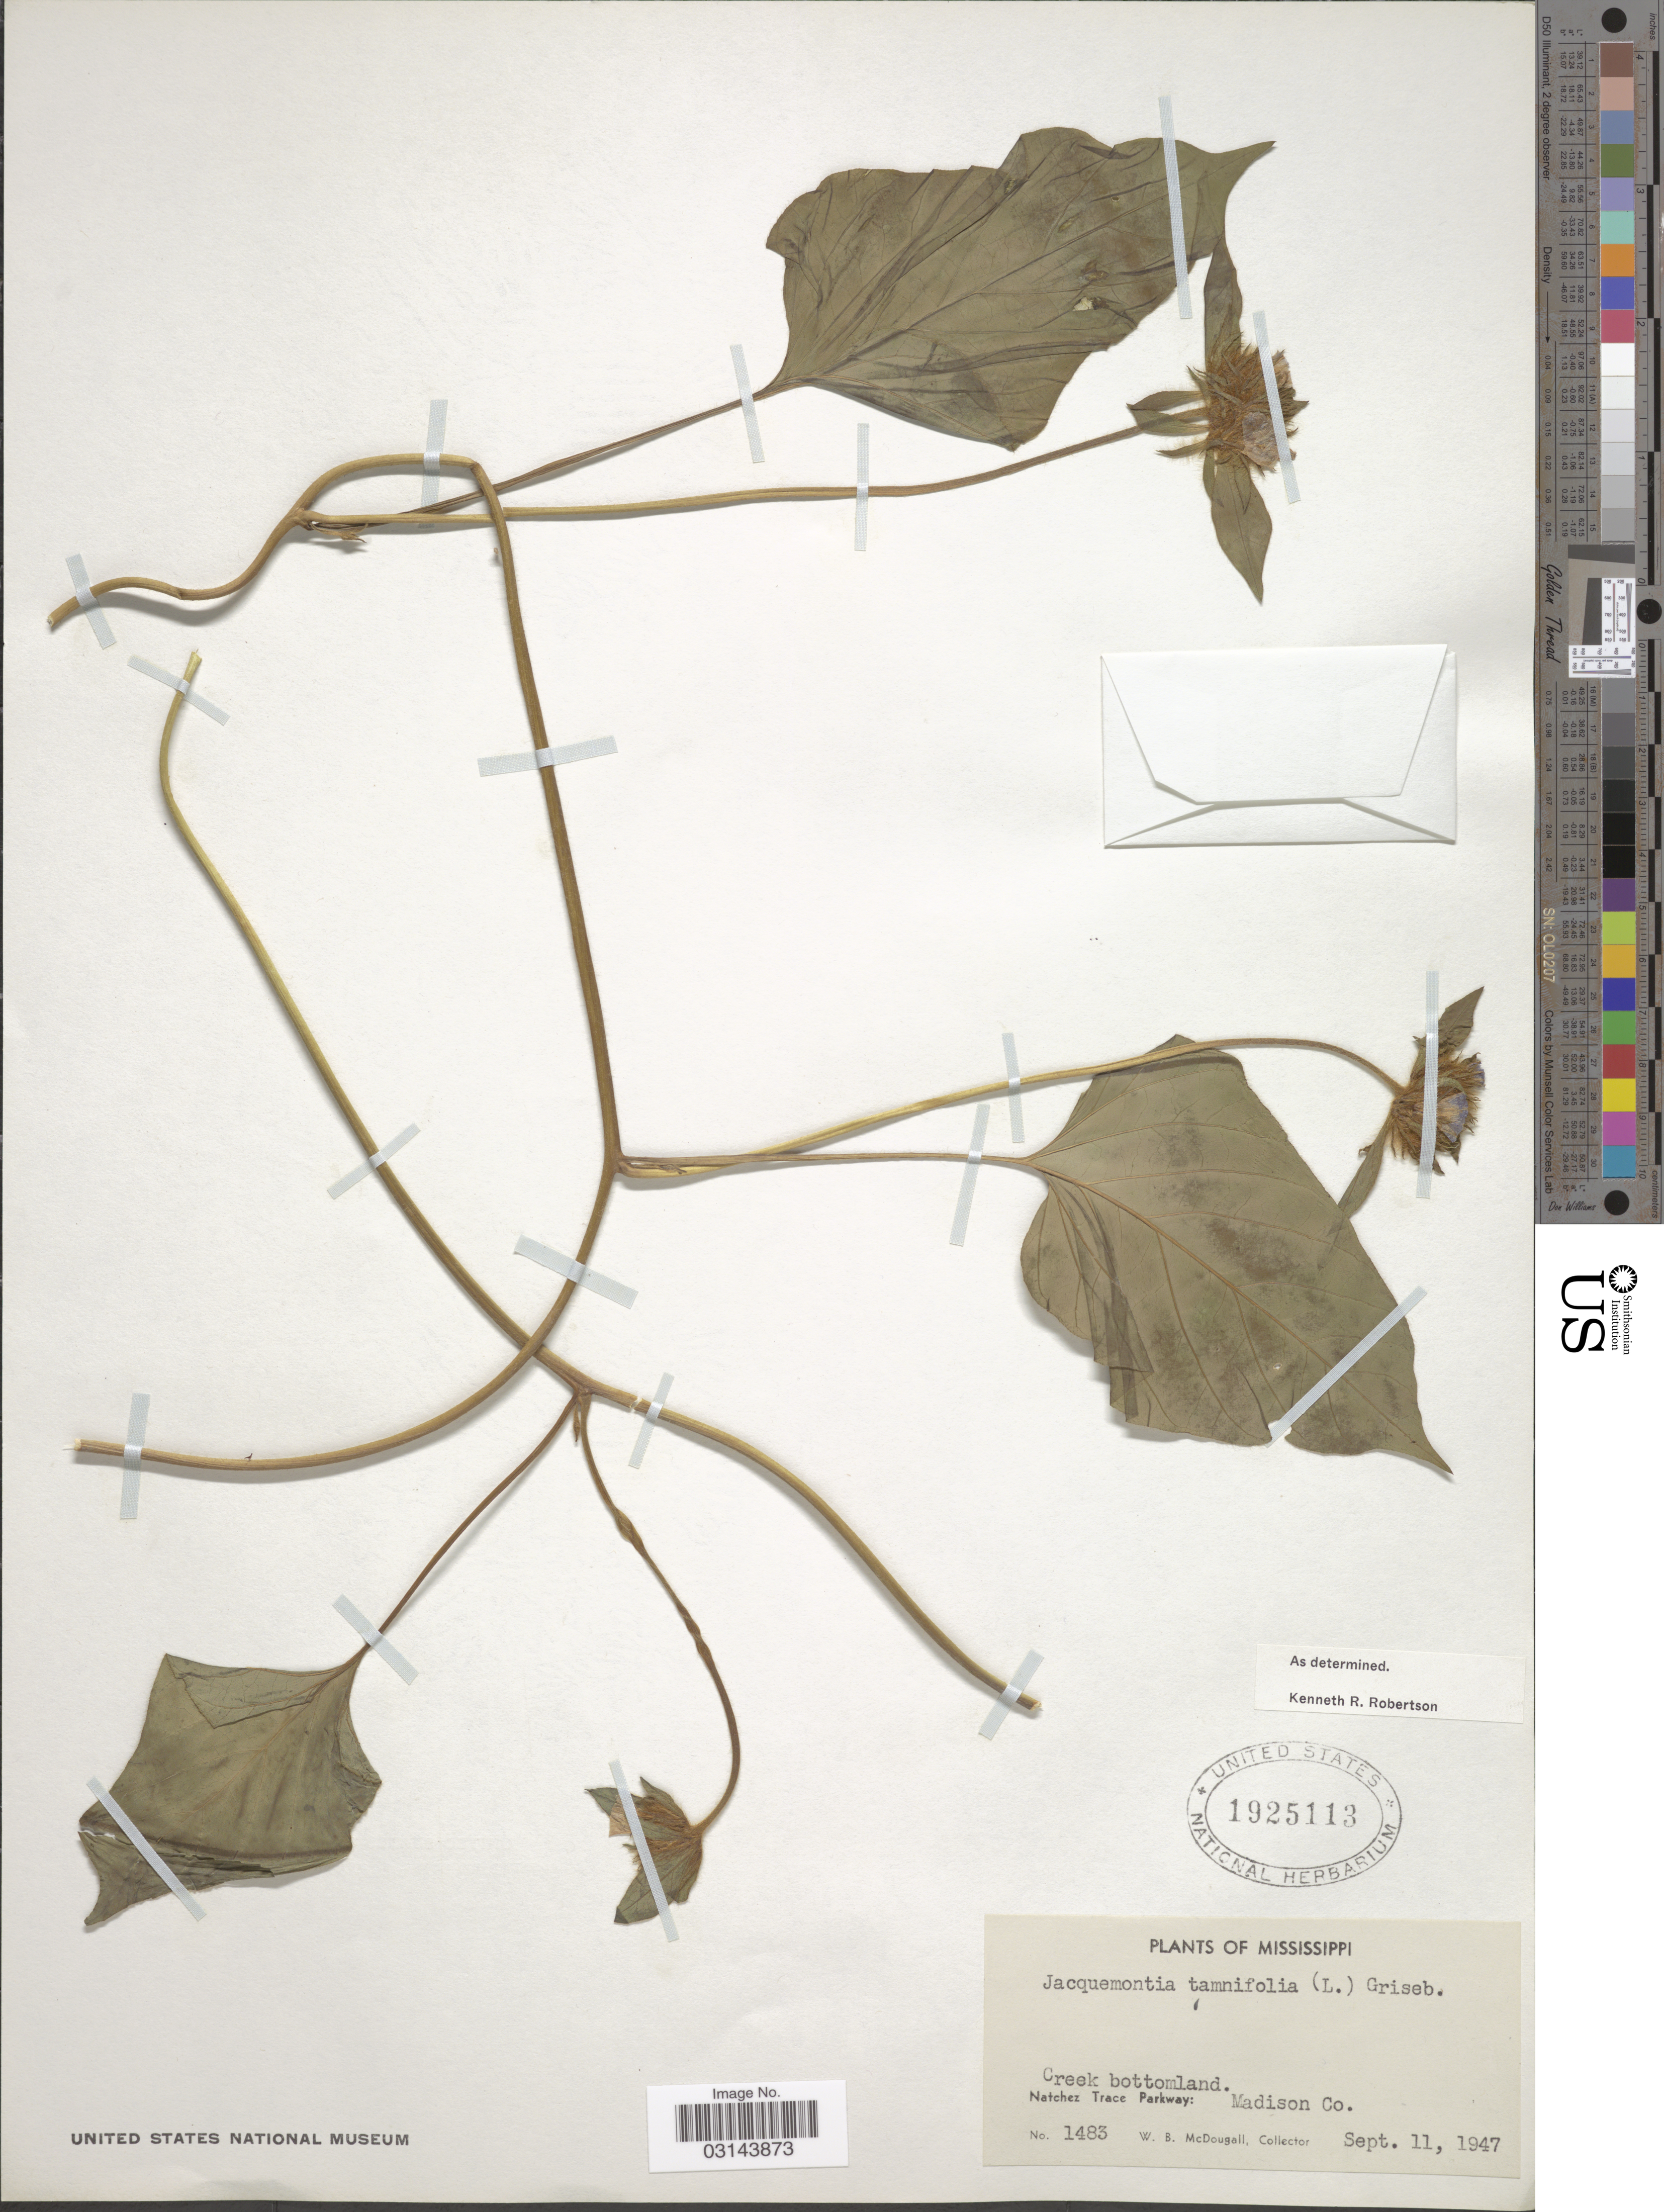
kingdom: Plantae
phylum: Tracheophyta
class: Magnoliopsida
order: Solanales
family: Convolvulaceae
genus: Jacquemontia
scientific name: Jacquemontia tamnifolia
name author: (L.) Griseb.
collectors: W. B. McDougall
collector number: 1483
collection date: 1947-09-11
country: United States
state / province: Mississippi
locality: Creek bottomland. Natchez Trace Parkway: Madison Co.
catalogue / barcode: US 1925113